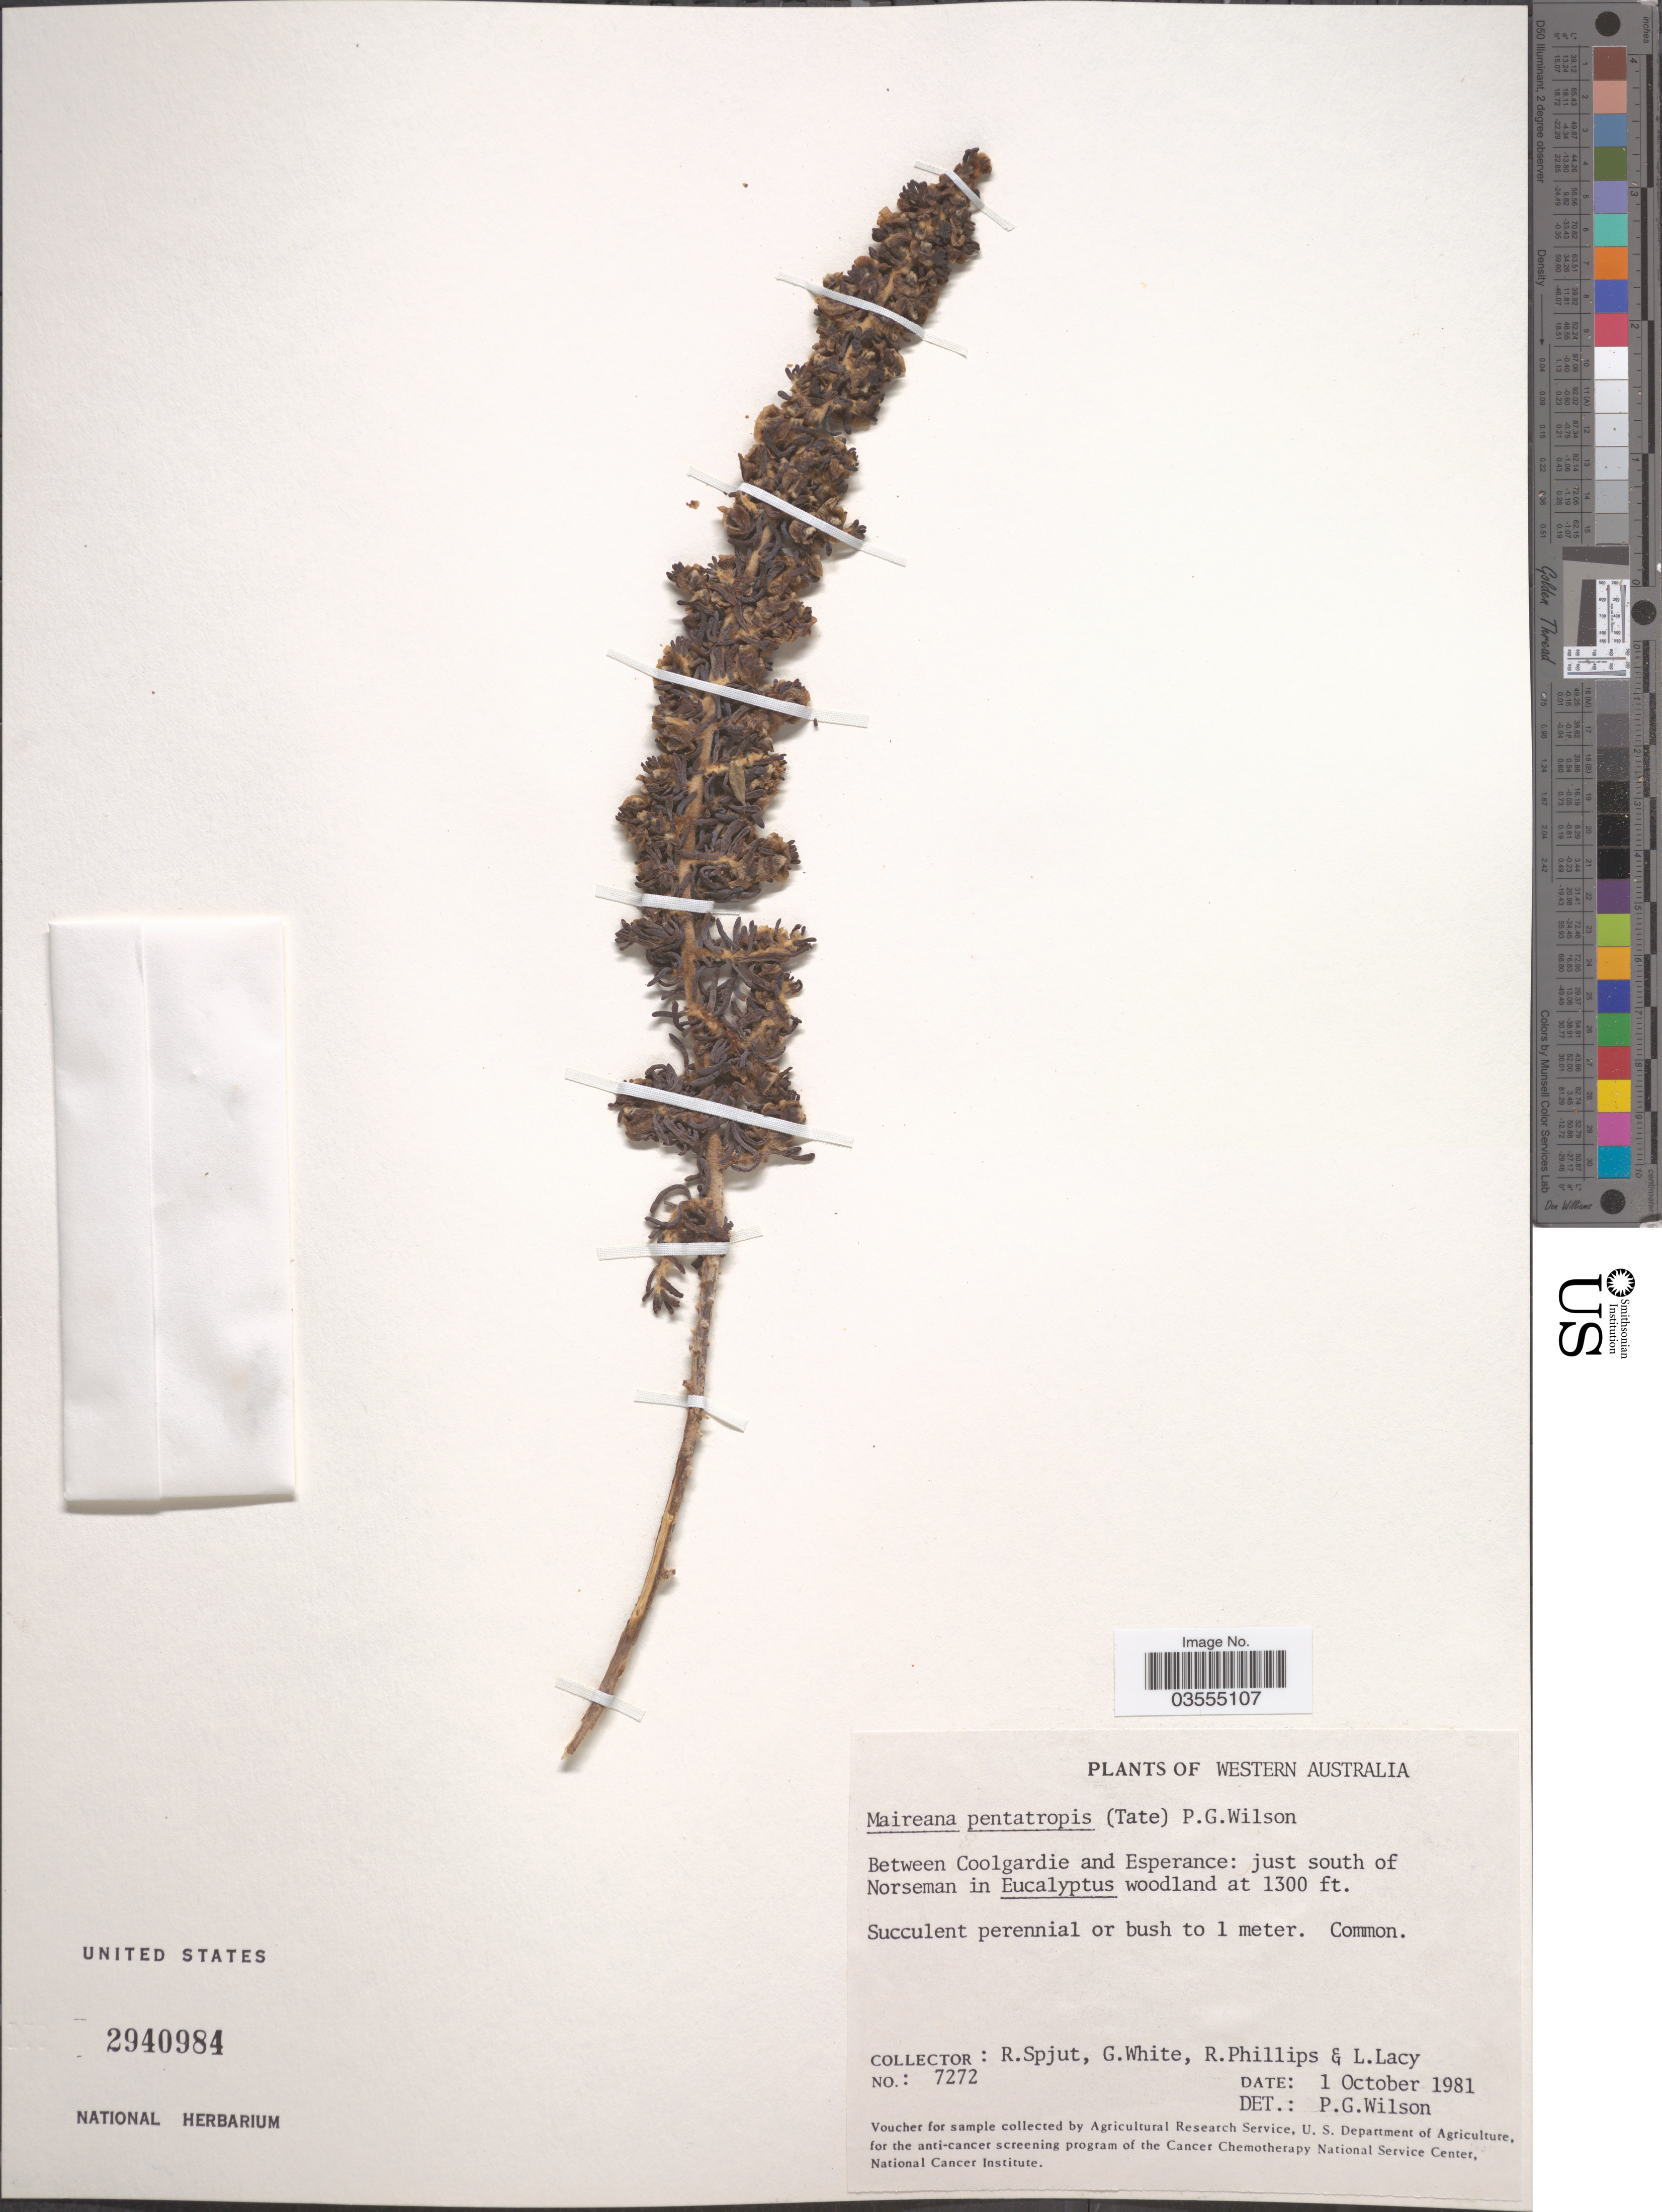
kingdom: Plantae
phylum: Tracheophyta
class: Magnoliopsida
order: Caryophyllales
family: Amaranthaceae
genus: Maireana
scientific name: Maireana pentatropis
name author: (Tate) Paul G. Wilson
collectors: R. Spjut, G. White, R. Phillips & L. Lacy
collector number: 7272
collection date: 1981-10-01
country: Australia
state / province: Western Australia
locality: Between Coolgardie and Esperance: just south of Norseman.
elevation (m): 396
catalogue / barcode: US 2940984